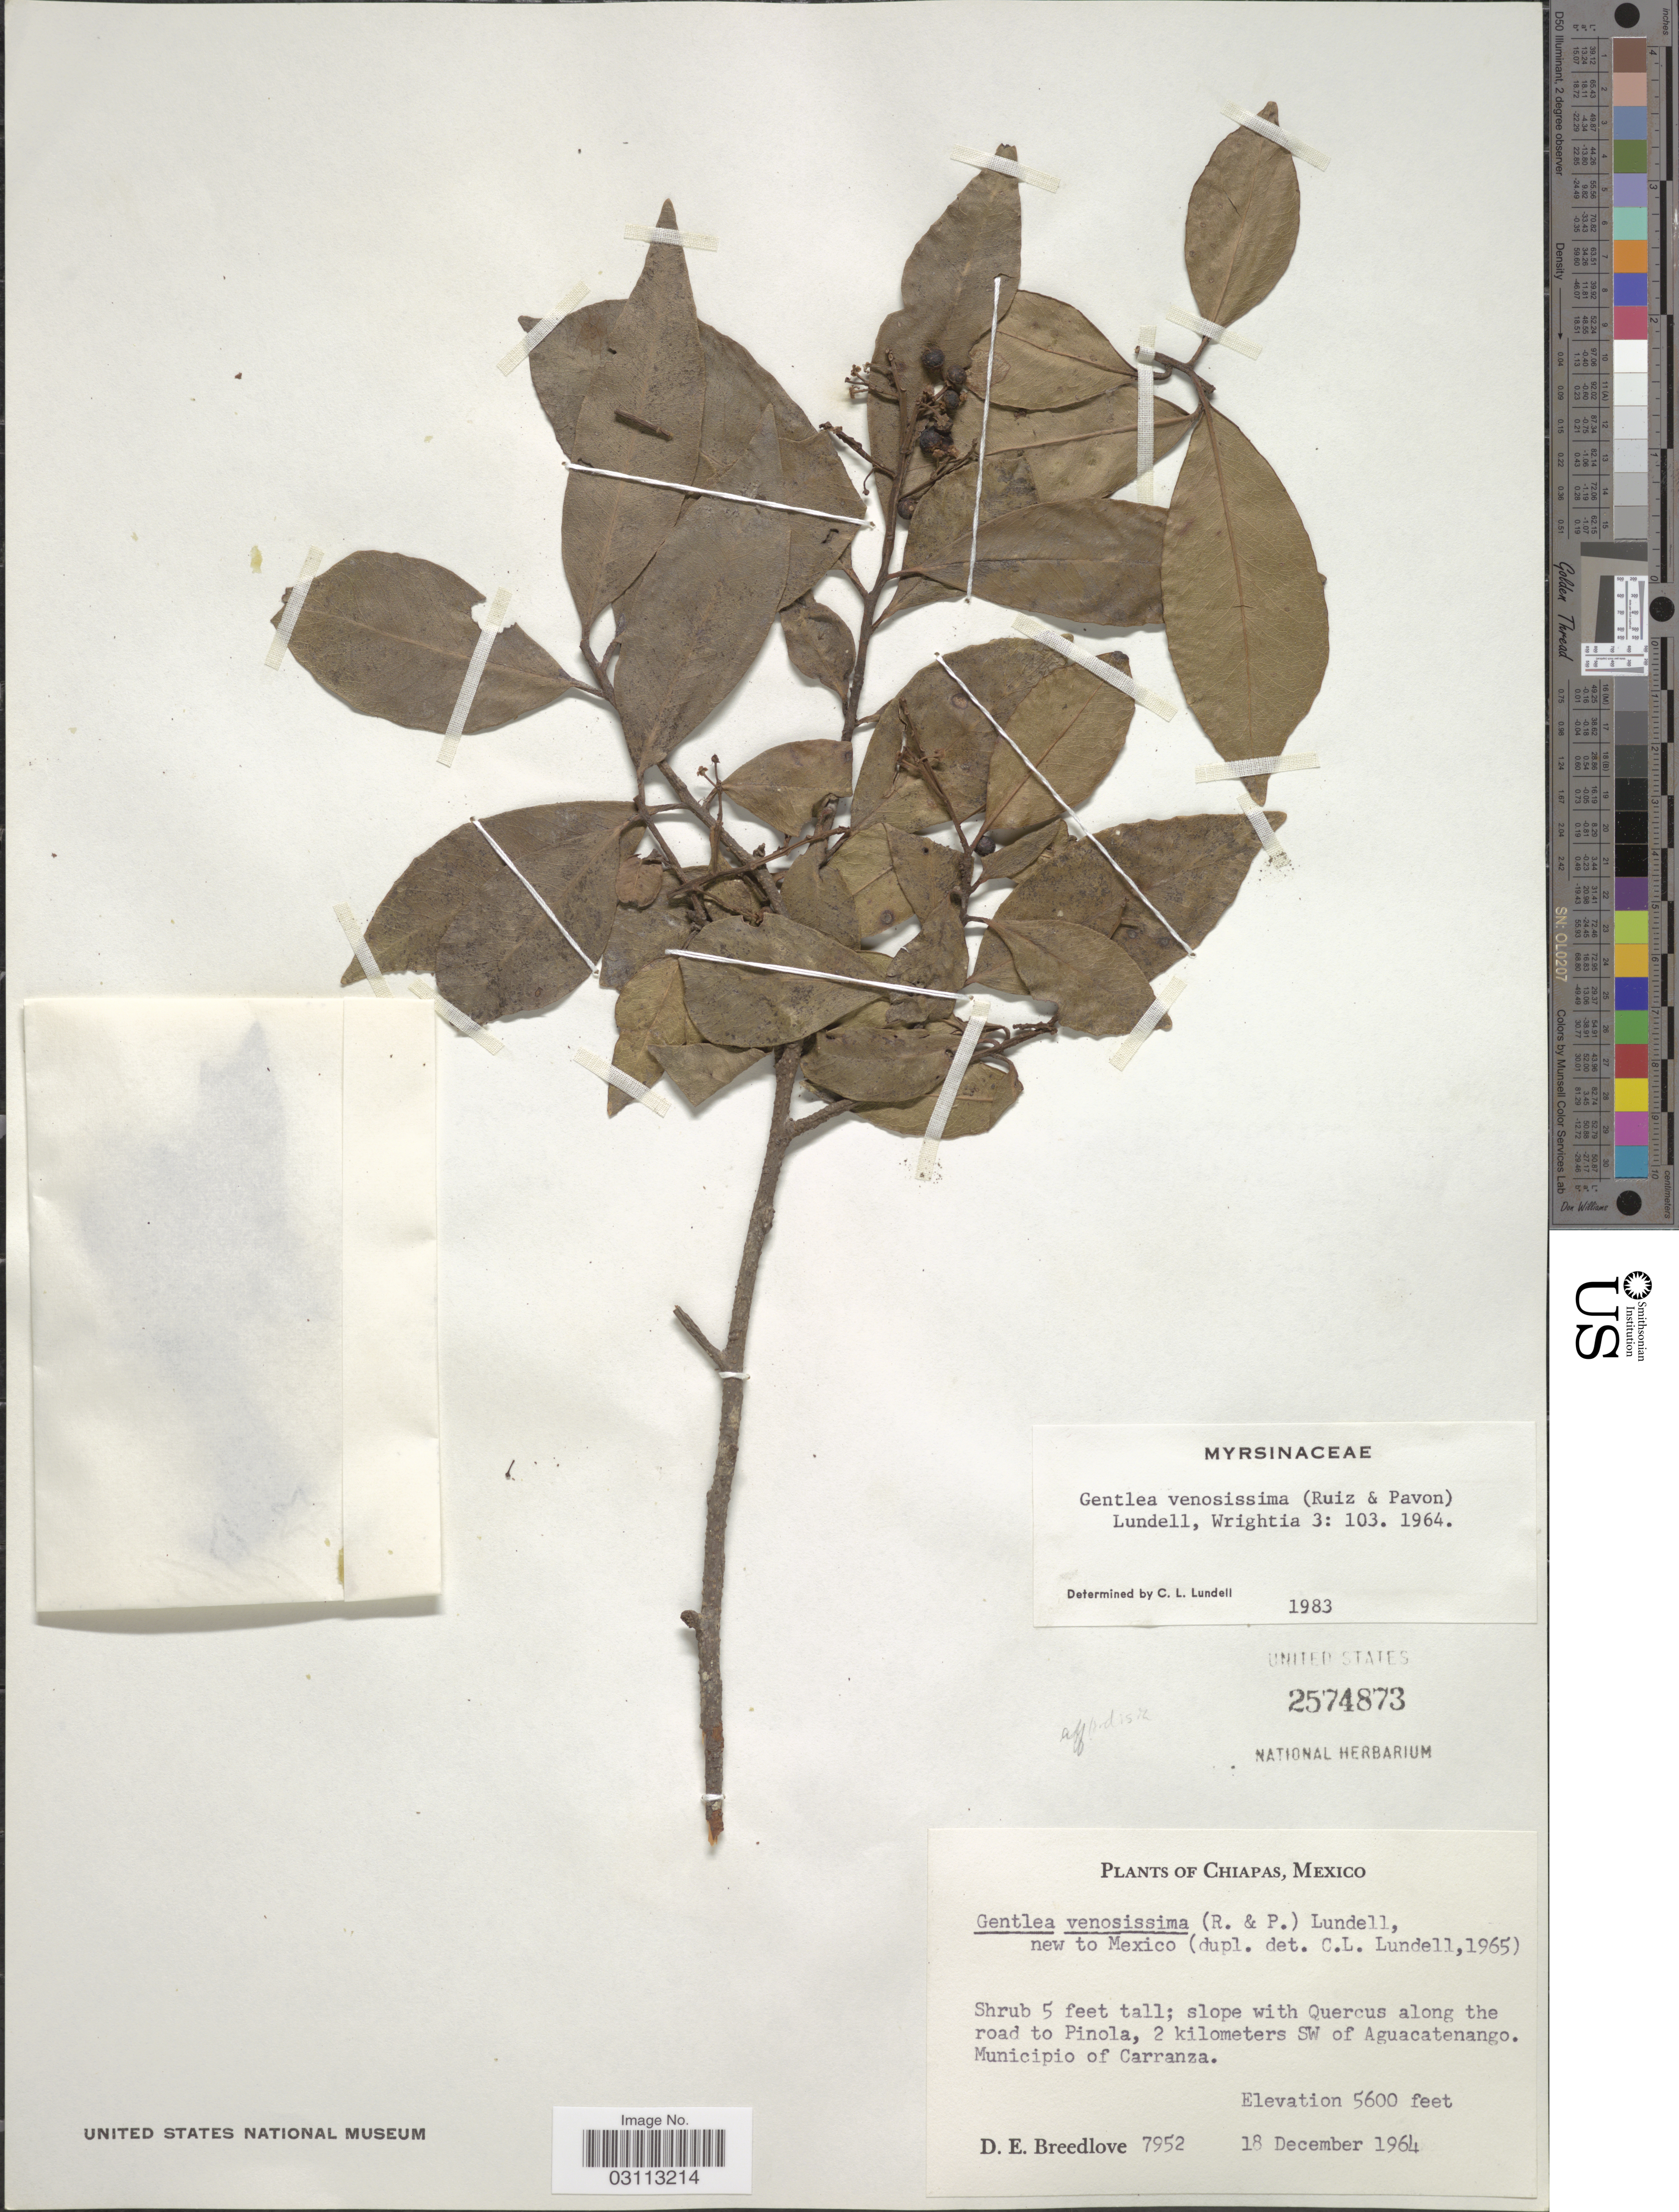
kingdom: Plantae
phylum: Tracheophyta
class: Magnoliopsida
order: Ericales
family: Primulaceae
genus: Gentlea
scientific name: Gentlea venosissima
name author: (Ruiz & Pav.) Lundell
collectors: D. E. Breedlove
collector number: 7952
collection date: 1964-12-18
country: Mexico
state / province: Chiapas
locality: Slope with Quercus along the road to Pinola, 2 kilometers SW of Aguacatenango. Municipio of Carranza.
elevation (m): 1707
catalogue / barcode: US 2574873